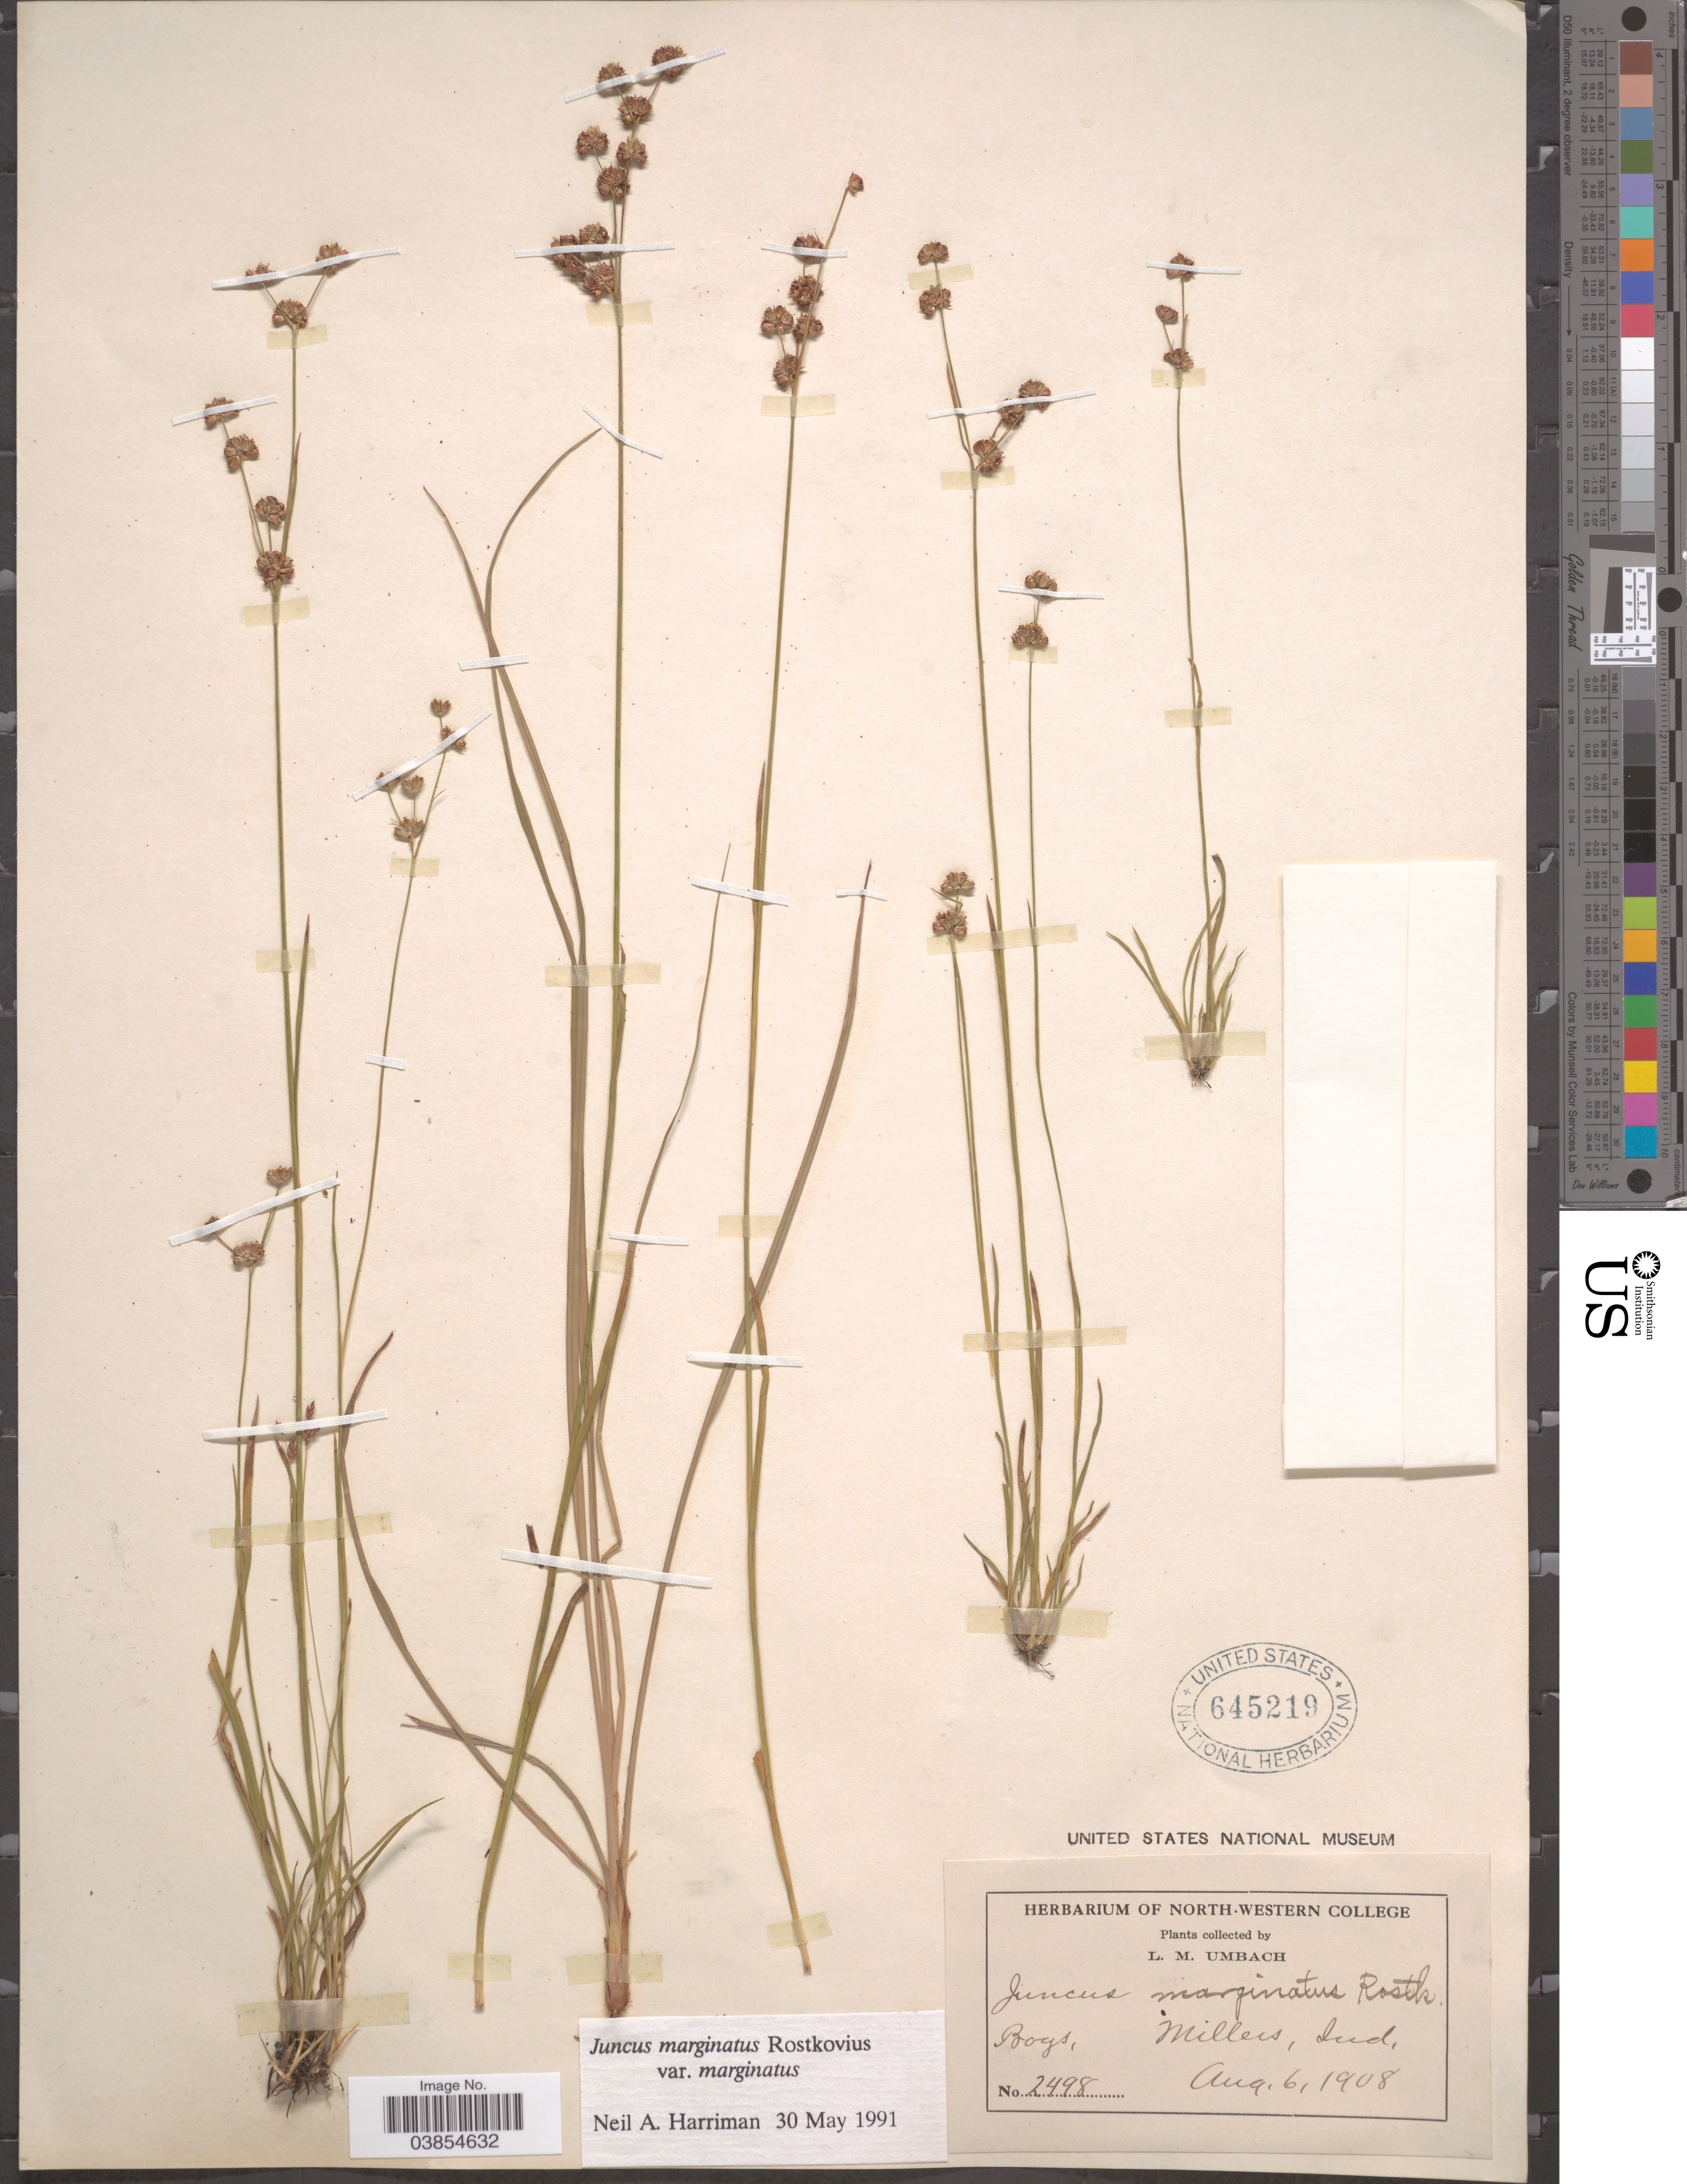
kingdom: Plantae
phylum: Tracheophyta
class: Liliopsida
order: Poales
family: Juncaceae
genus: Juncus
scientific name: Juncus marginatus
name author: Rostk.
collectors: L. M. Umbach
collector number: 2498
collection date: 1908-08-06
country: United States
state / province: Indiana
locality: Bogs, Millers.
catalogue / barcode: US 645219